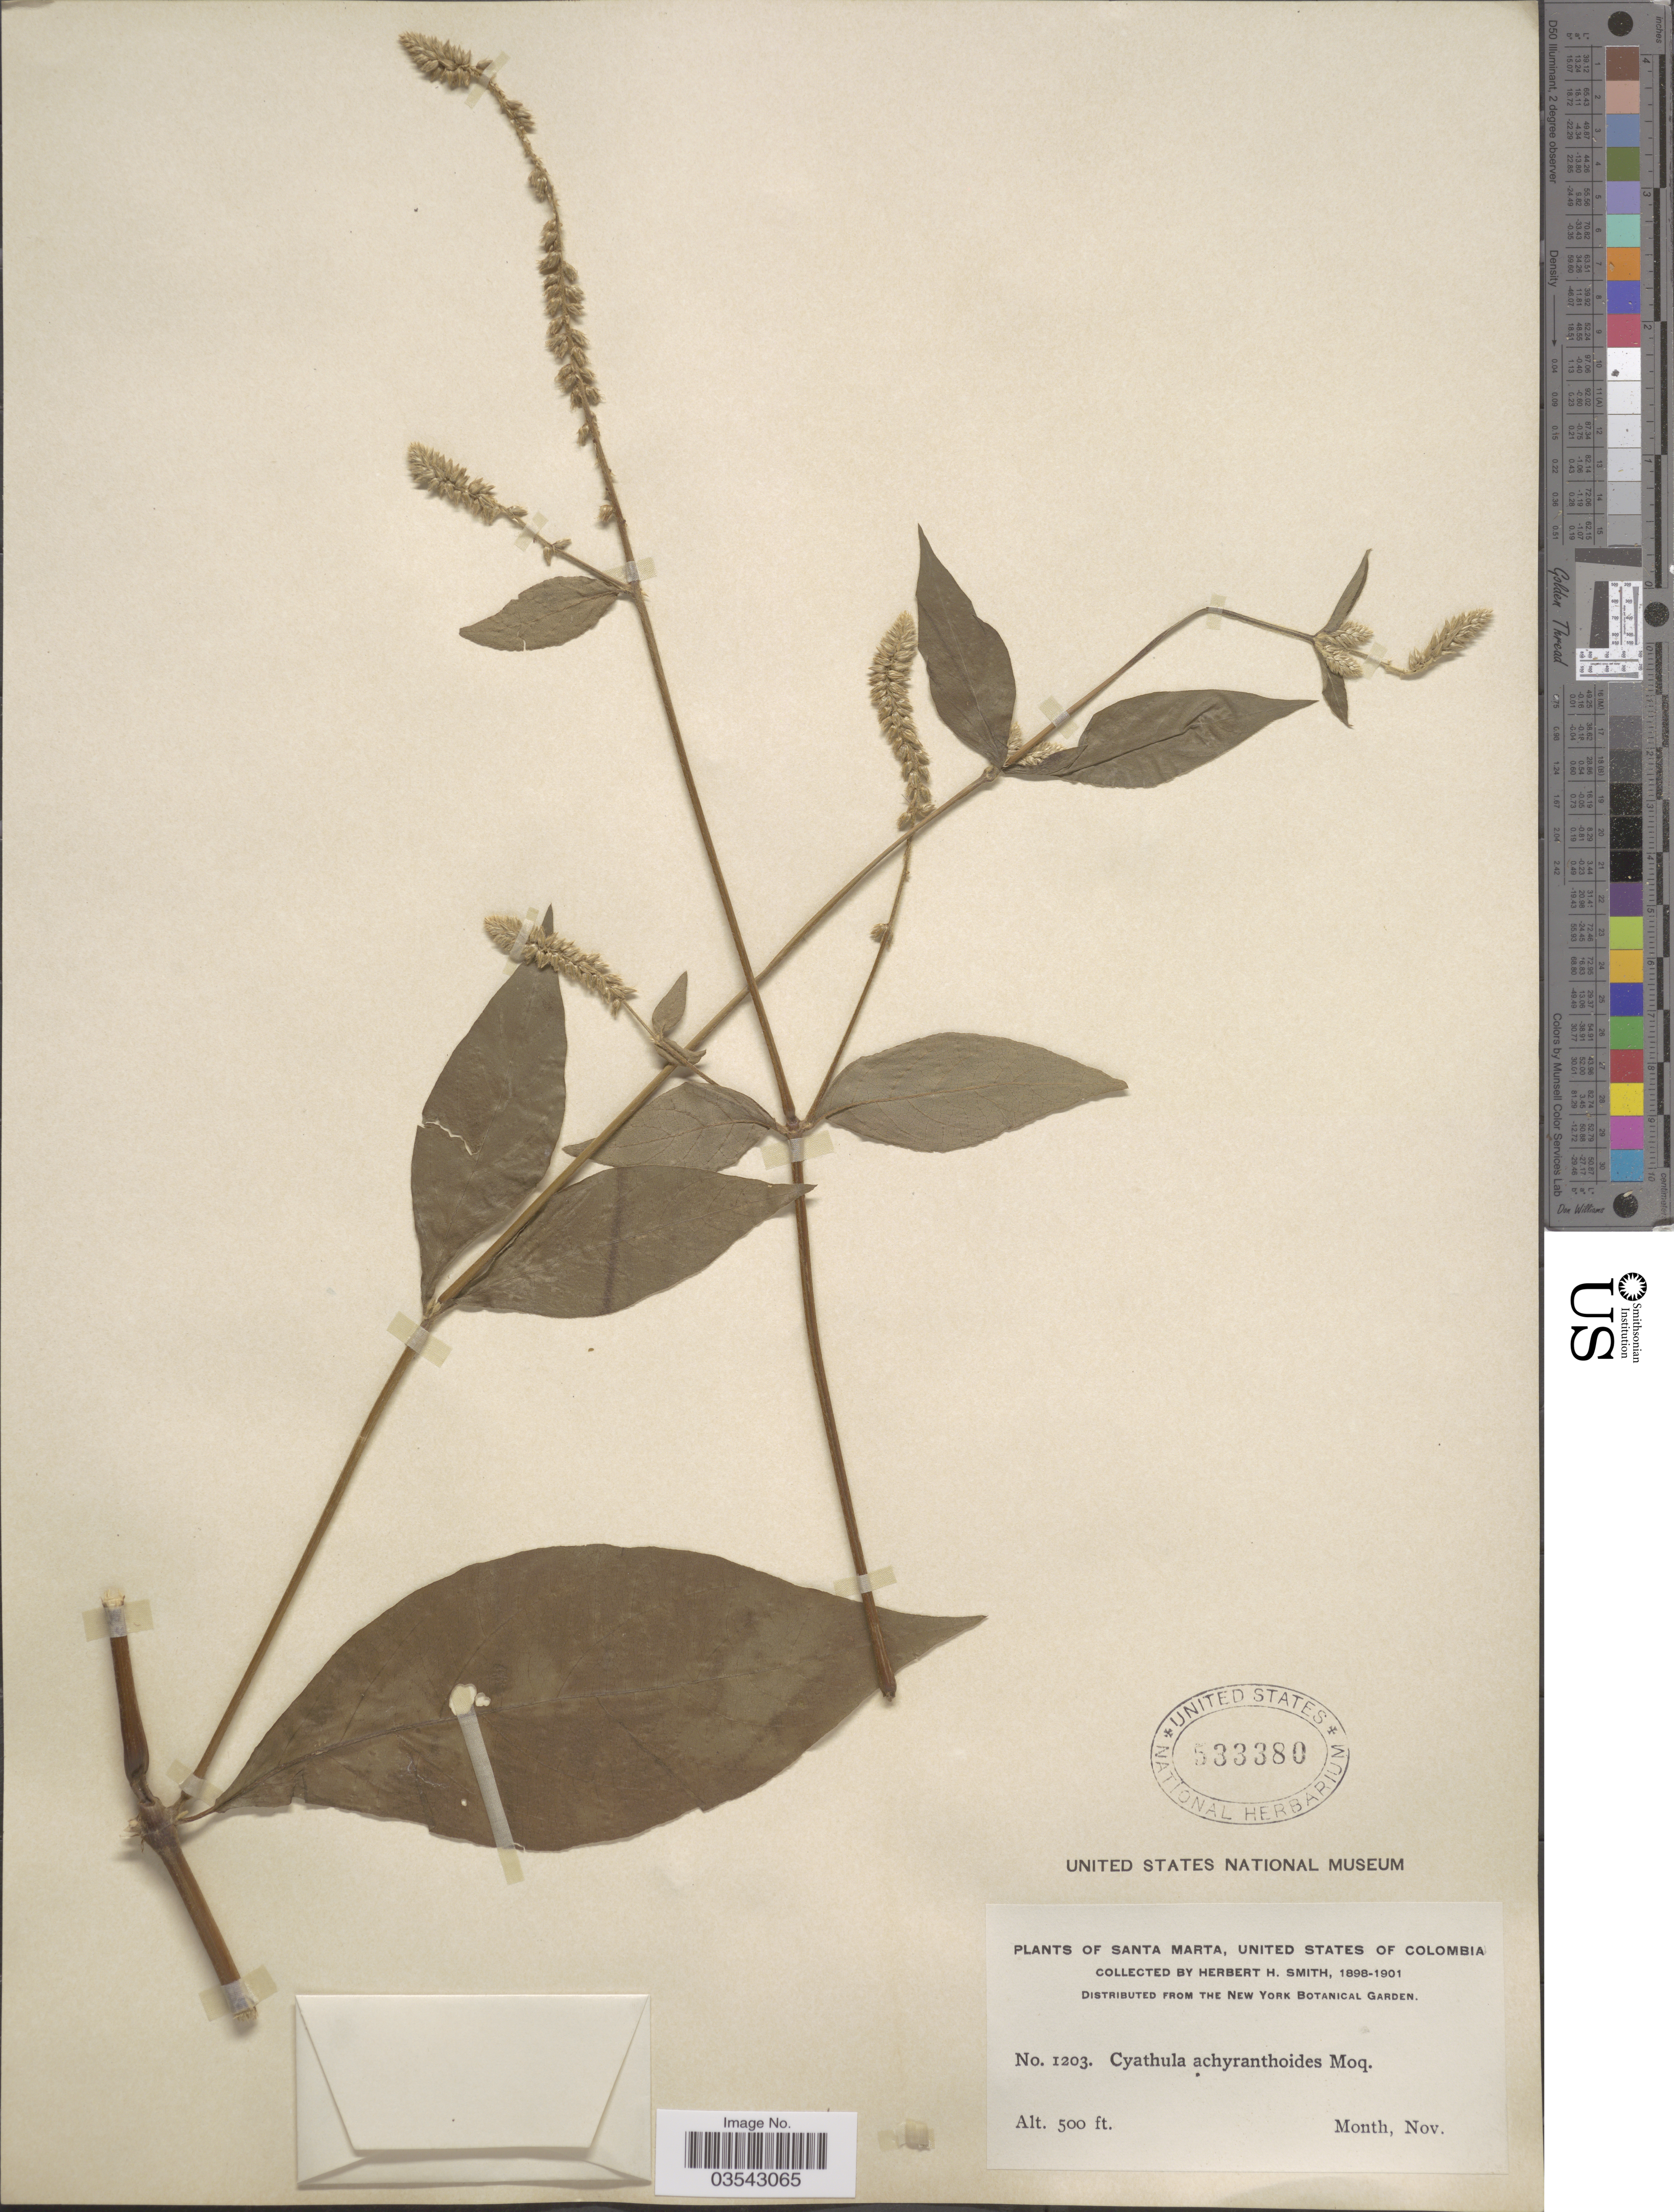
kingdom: Plantae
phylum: Tracheophyta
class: Magnoliopsida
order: Caryophyllales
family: Amaranthaceae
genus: Cyathula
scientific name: Cyathula achyranthoides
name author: (Kunth) Moq.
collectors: Herbert H. Smith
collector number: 1203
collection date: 1898-11/1901-11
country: Colombia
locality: Santa Marta, United States of Colombia.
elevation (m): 152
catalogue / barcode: US 533380